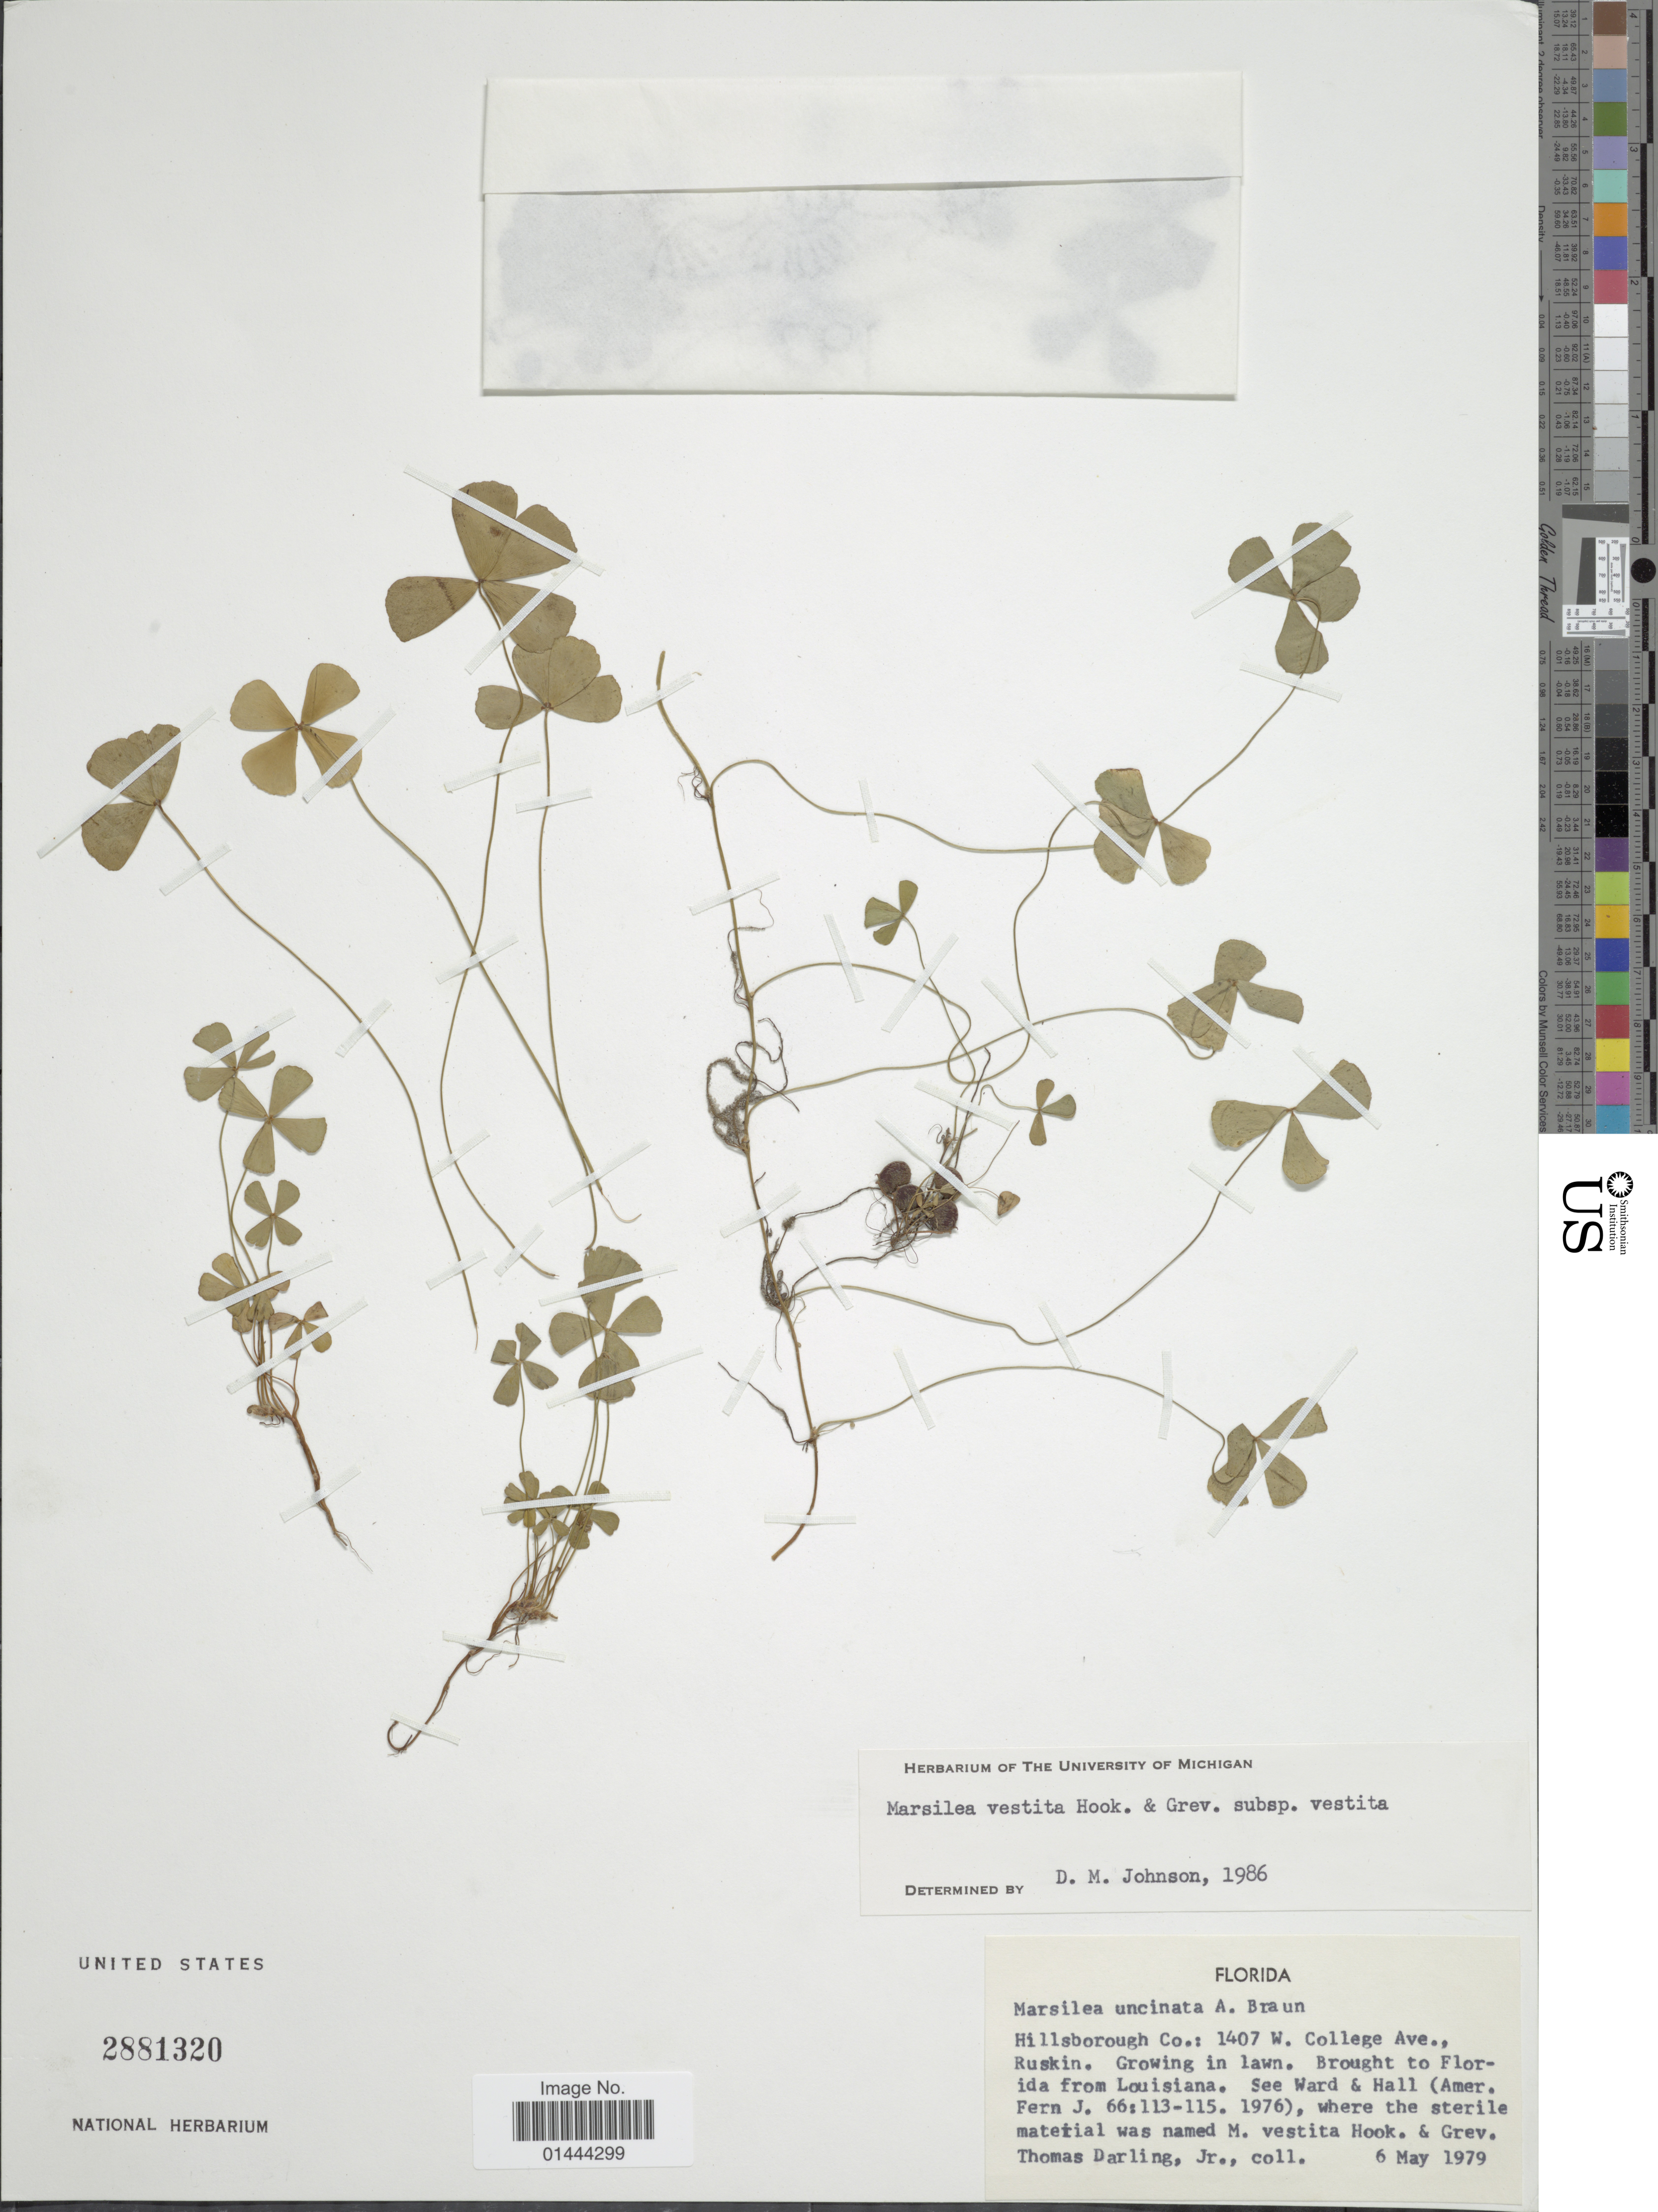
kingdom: Plantae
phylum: Tracheophyta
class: Polypodiopsida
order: Salviniales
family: Marsileaceae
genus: Marsilea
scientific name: Marsilea vestita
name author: Hook. & Grev.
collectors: T. Darling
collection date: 1979-05-06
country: United States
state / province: Florida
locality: Hillsborough Co.: 1407W., College Ave., Ruskin, growing in lawn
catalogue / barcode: US 2881320